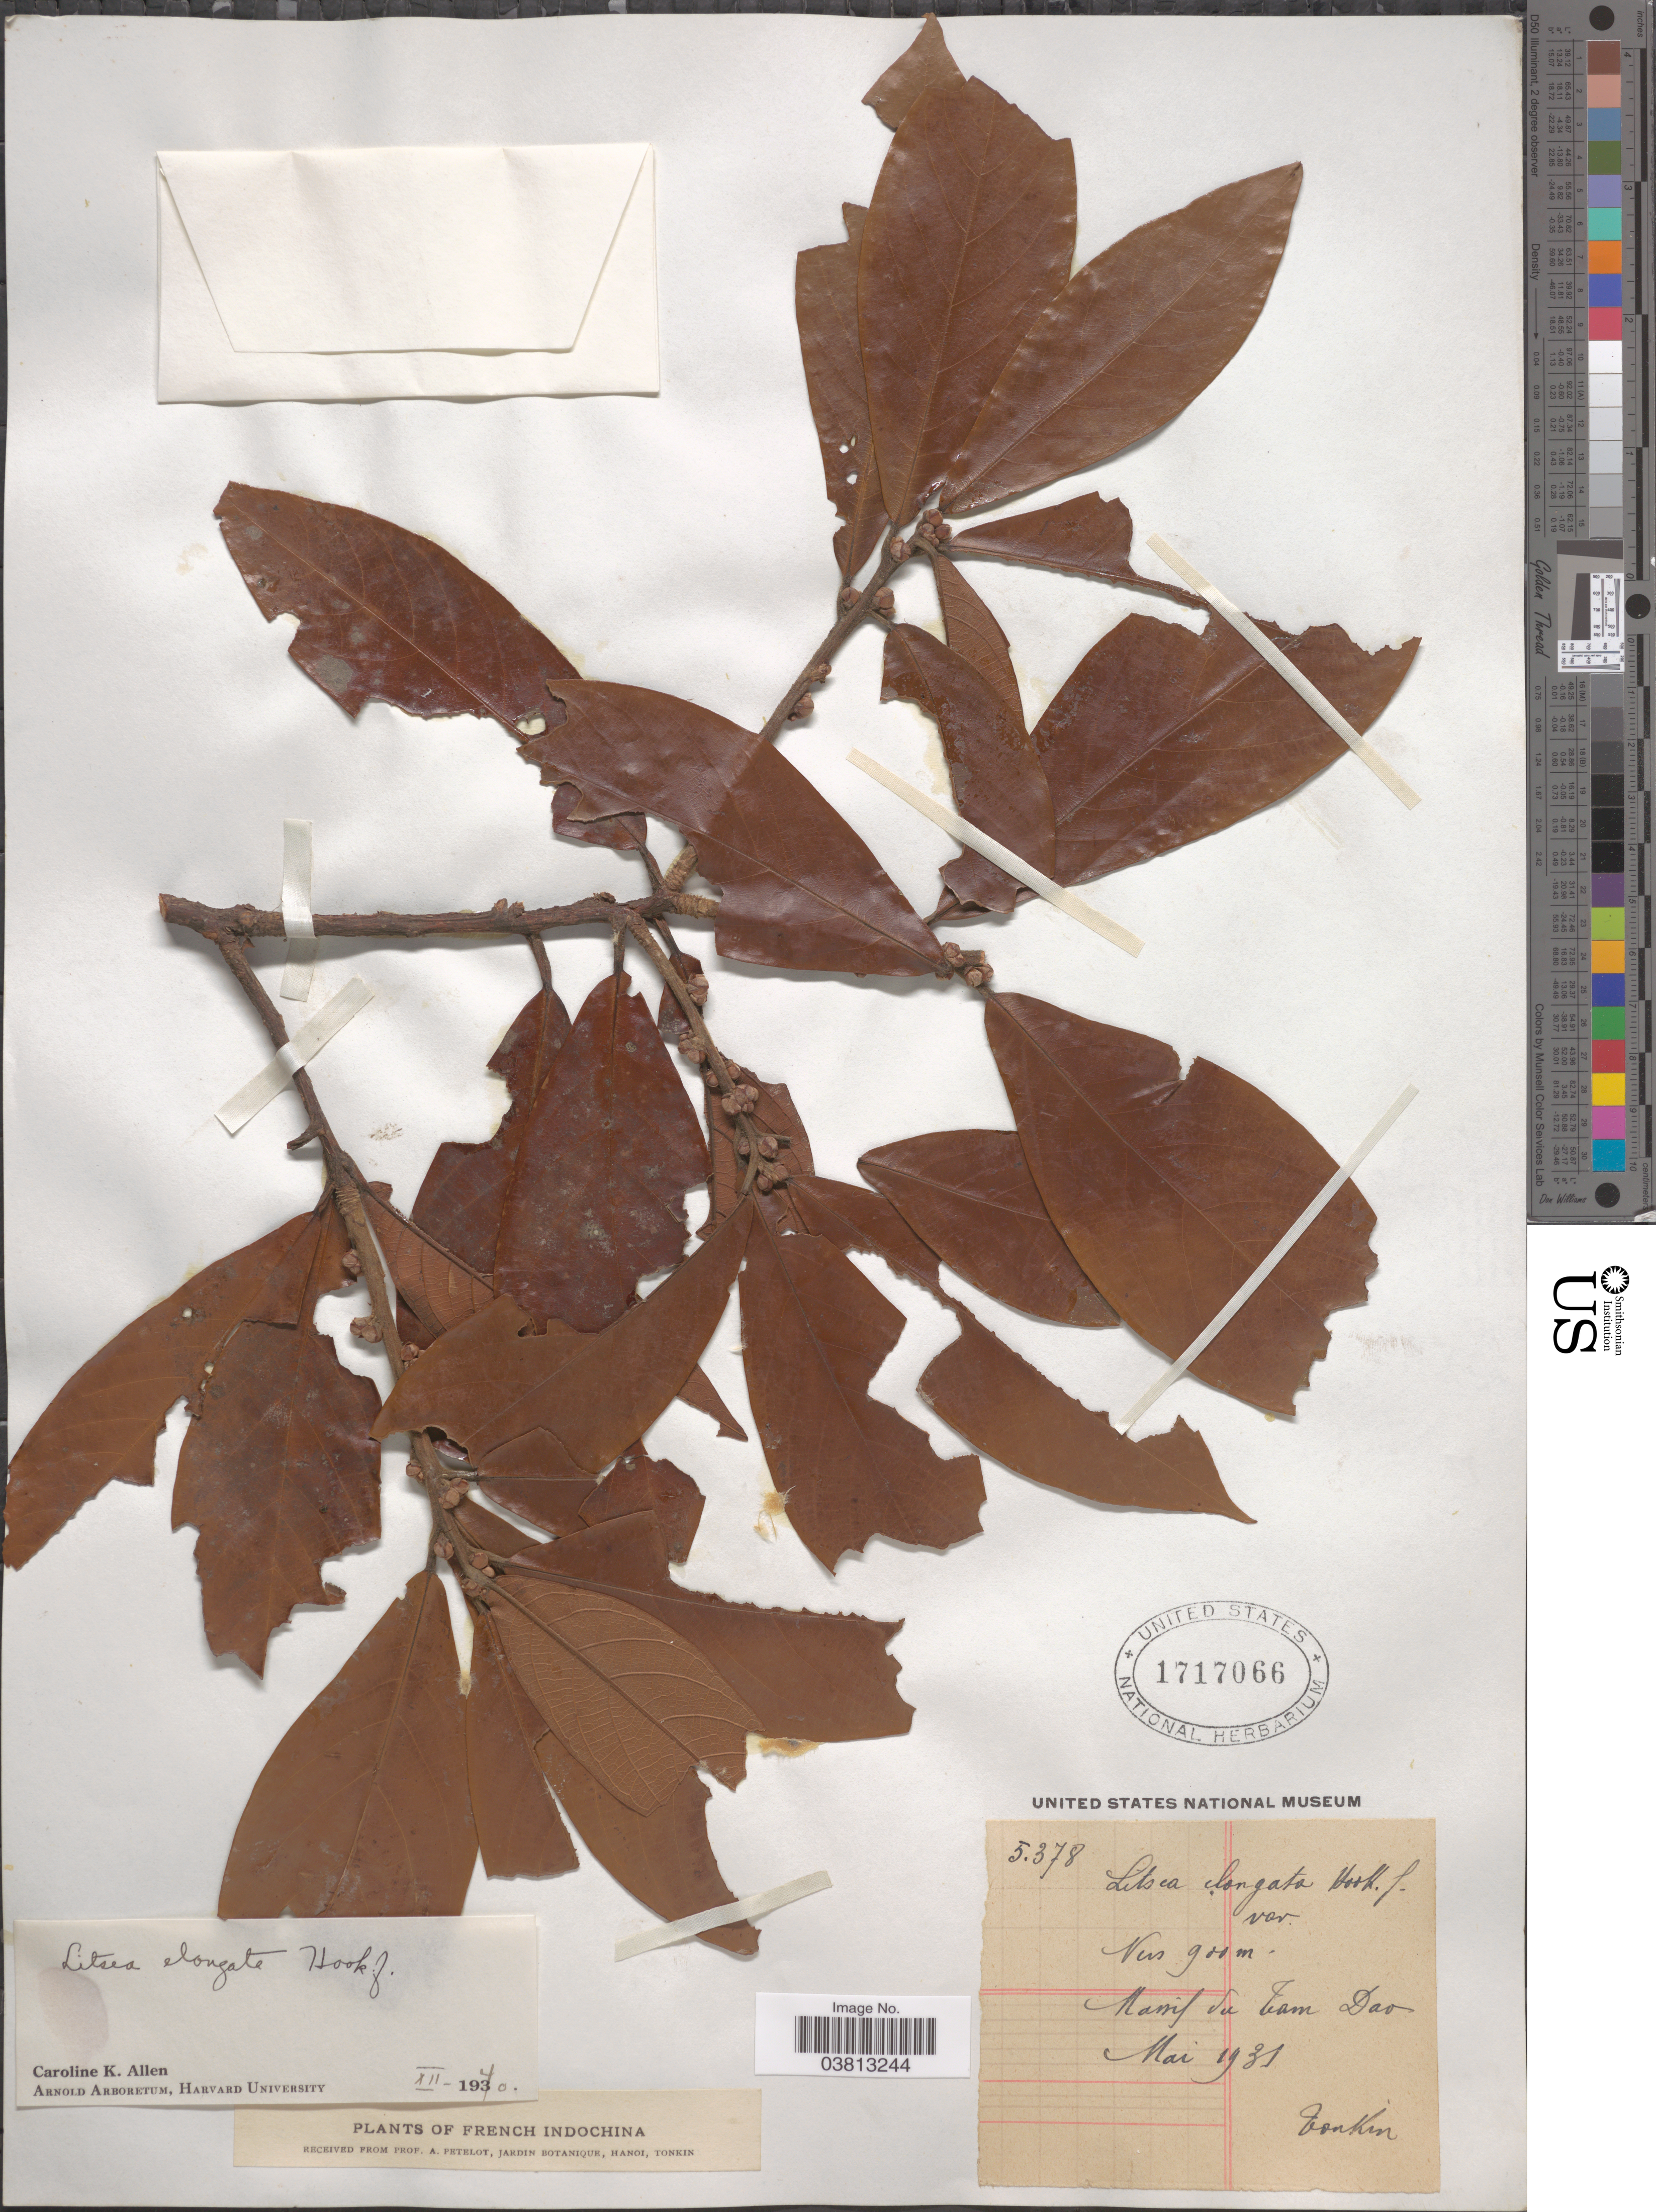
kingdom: Plantae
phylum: Tracheophyta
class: Magnoliopsida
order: Laurales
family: Lauraceae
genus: Litsea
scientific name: Litsea elongata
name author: (Nees) Hook. f.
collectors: P. A. Pételot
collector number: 5378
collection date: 1931-05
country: Vietnam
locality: French Indochina. Massif du Tam Dao.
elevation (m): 900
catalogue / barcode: US 1717066